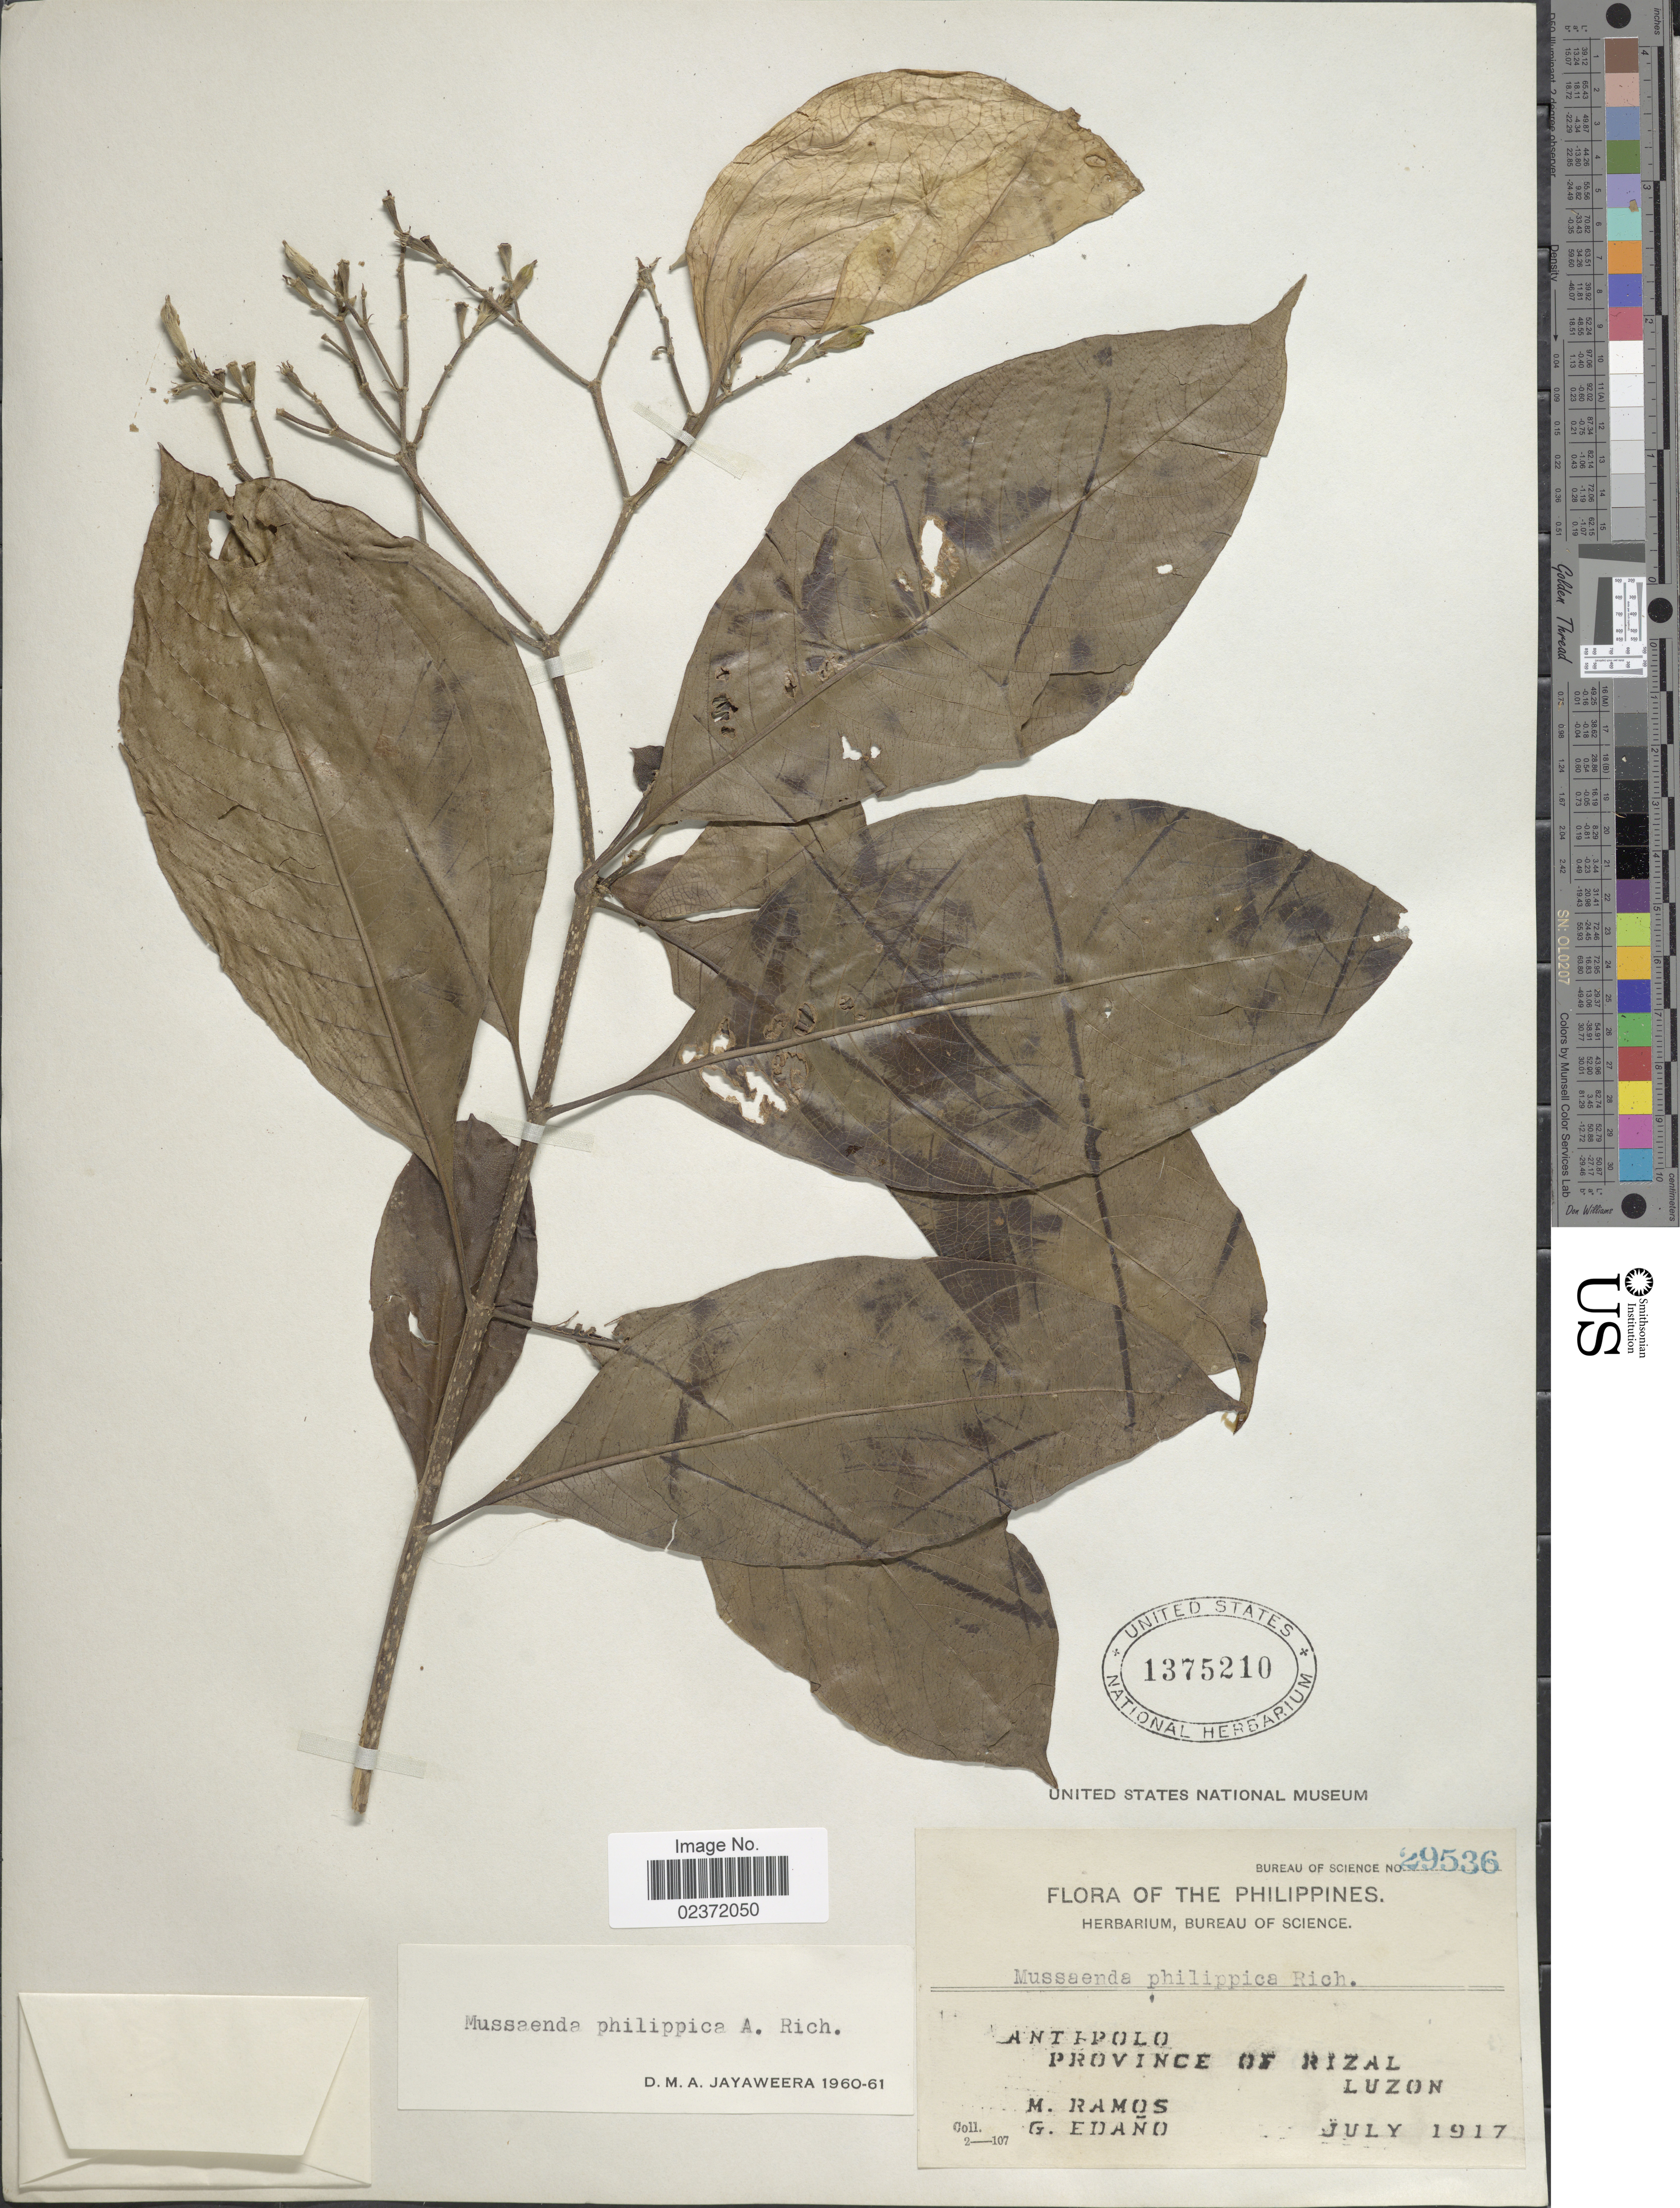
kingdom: Plantae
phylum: Tracheophyta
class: Magnoliopsida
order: Gentianales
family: Rubiaceae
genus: Mussaenda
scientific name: Mussaenda philippica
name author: A. Rich.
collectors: M. Ramos & G. Edaño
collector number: Bureau of Science 29536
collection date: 1917-07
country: Philippines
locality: Lantipolo, Province of Rizal, Luzon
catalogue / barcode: US 1375210